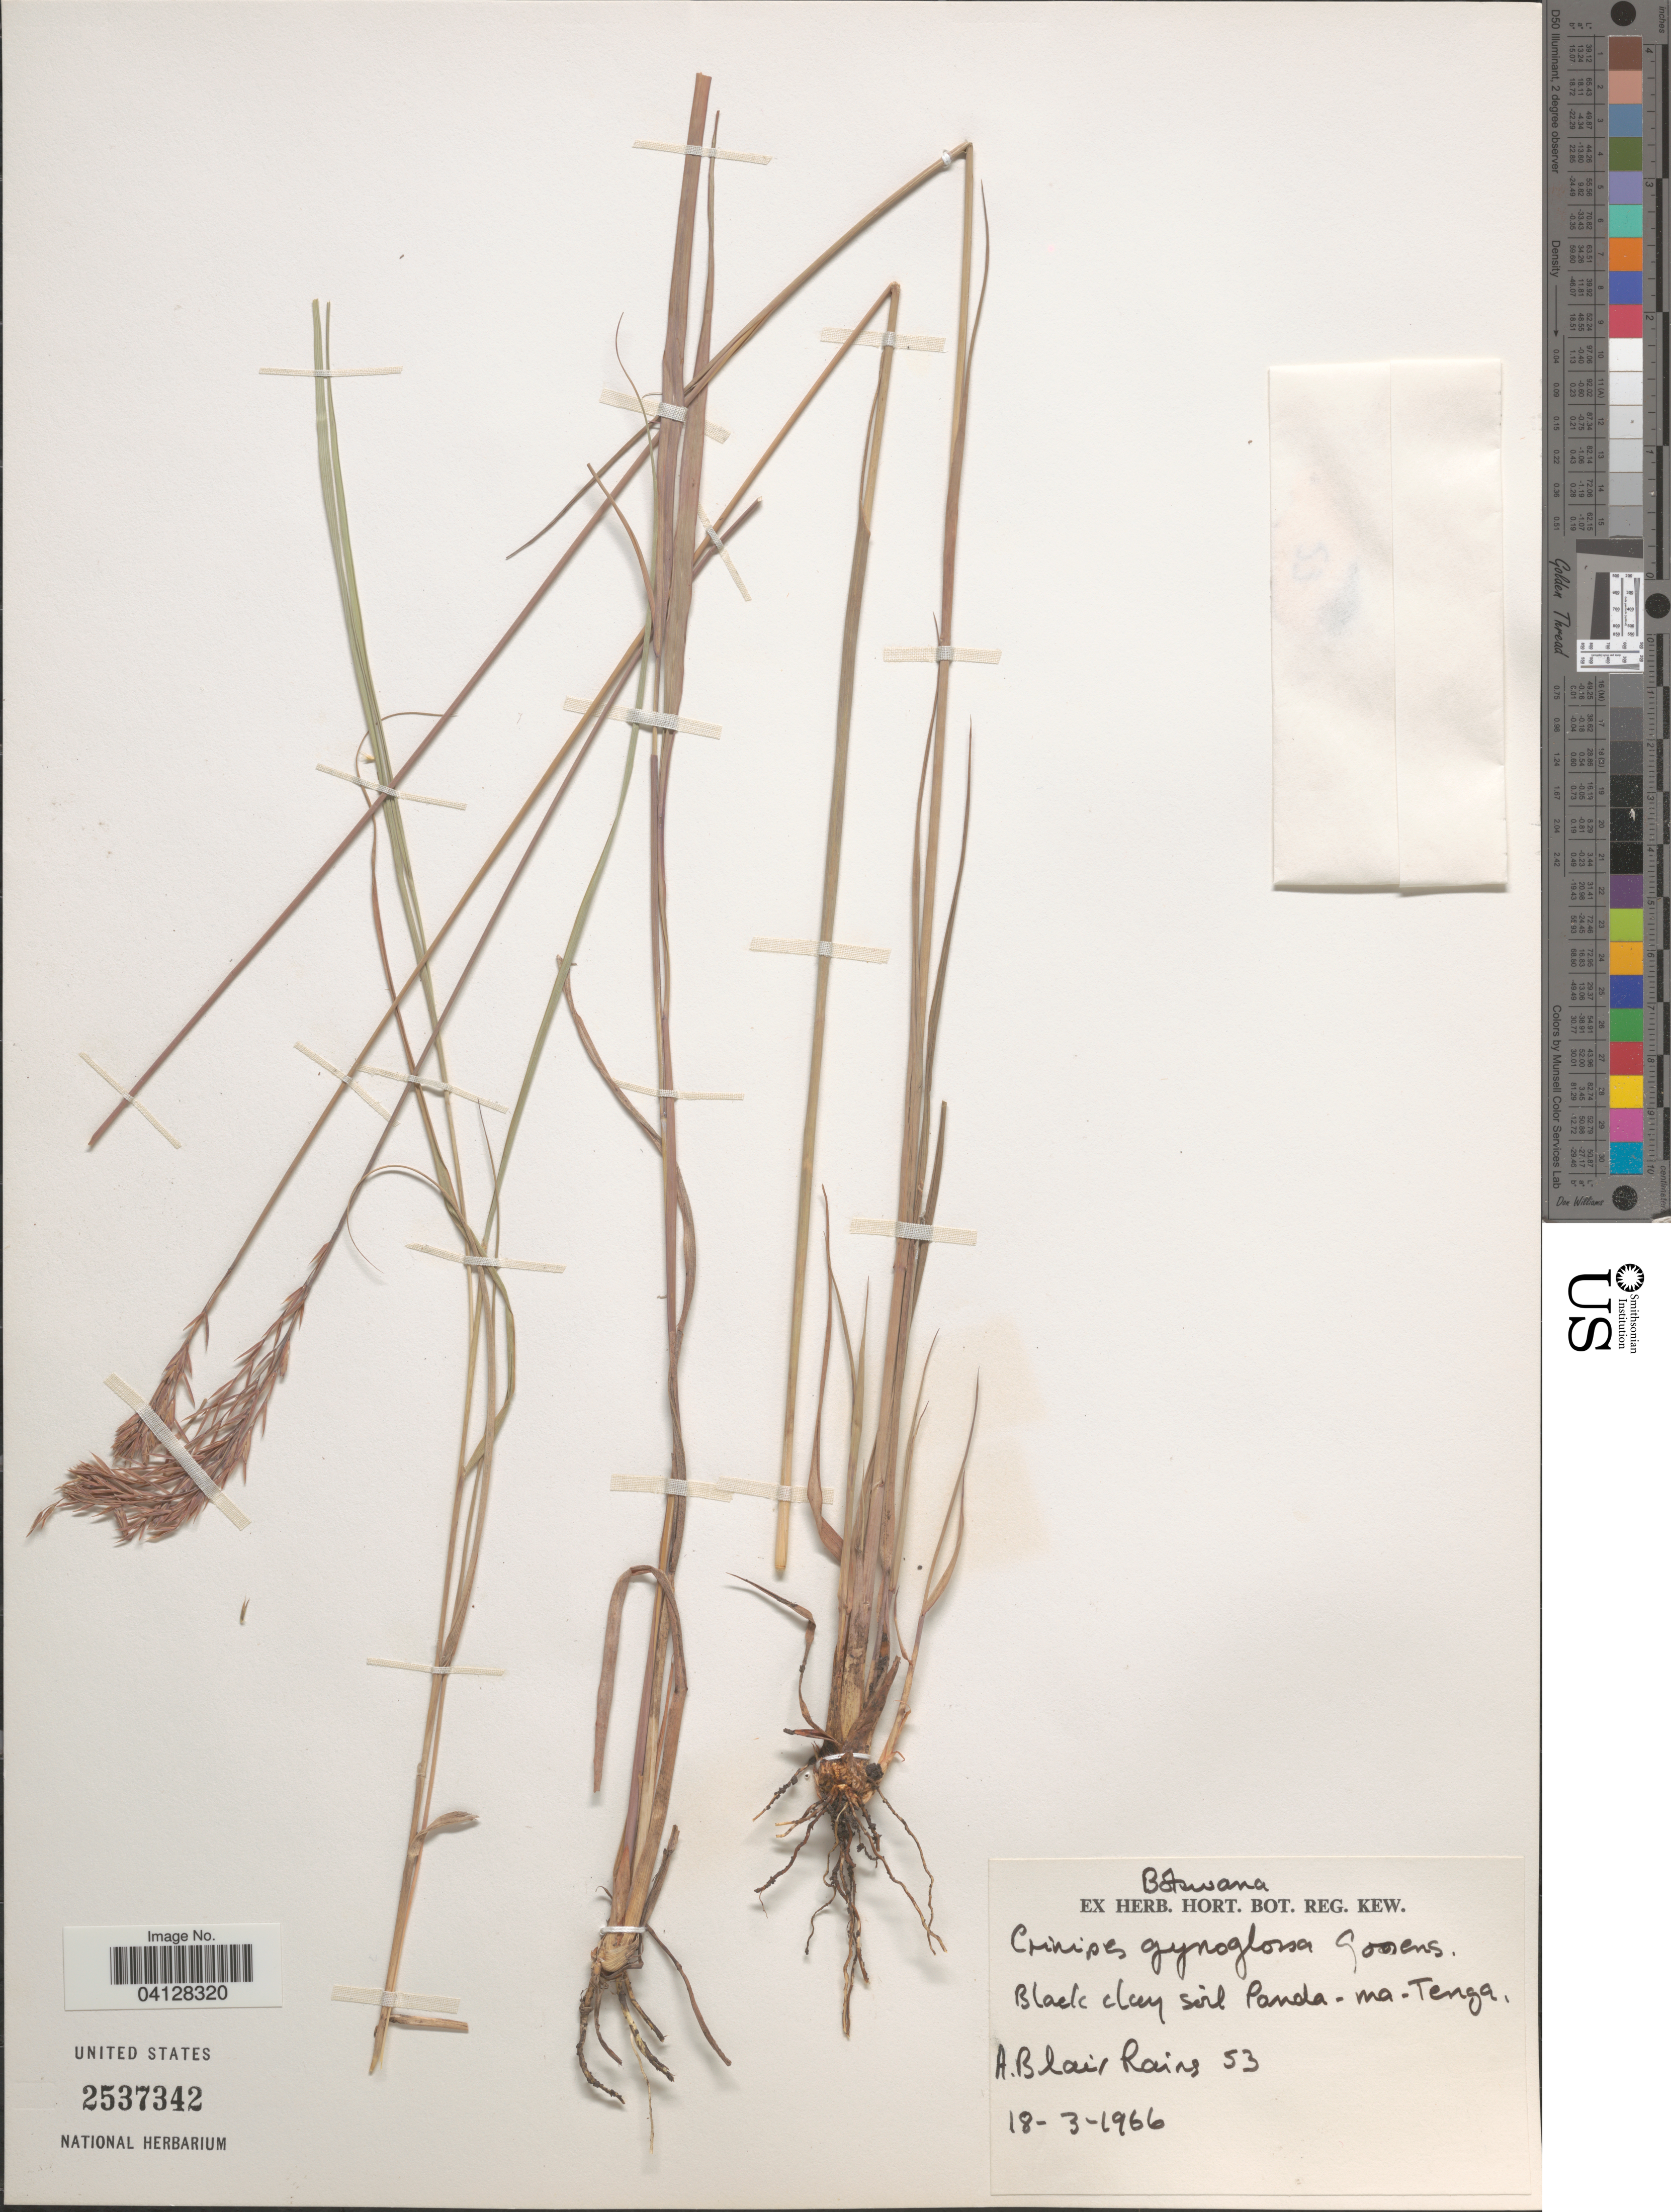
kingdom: Plantae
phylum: Tracheophyta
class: Liliopsida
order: Poales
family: Poaceae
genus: Crinipes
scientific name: Crinipes gynoglossa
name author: Gooss.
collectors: A. Rains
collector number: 53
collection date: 1966-03-18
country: Botswana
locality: Black clay soil Panda-ma-Tenga.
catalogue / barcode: US 2537342